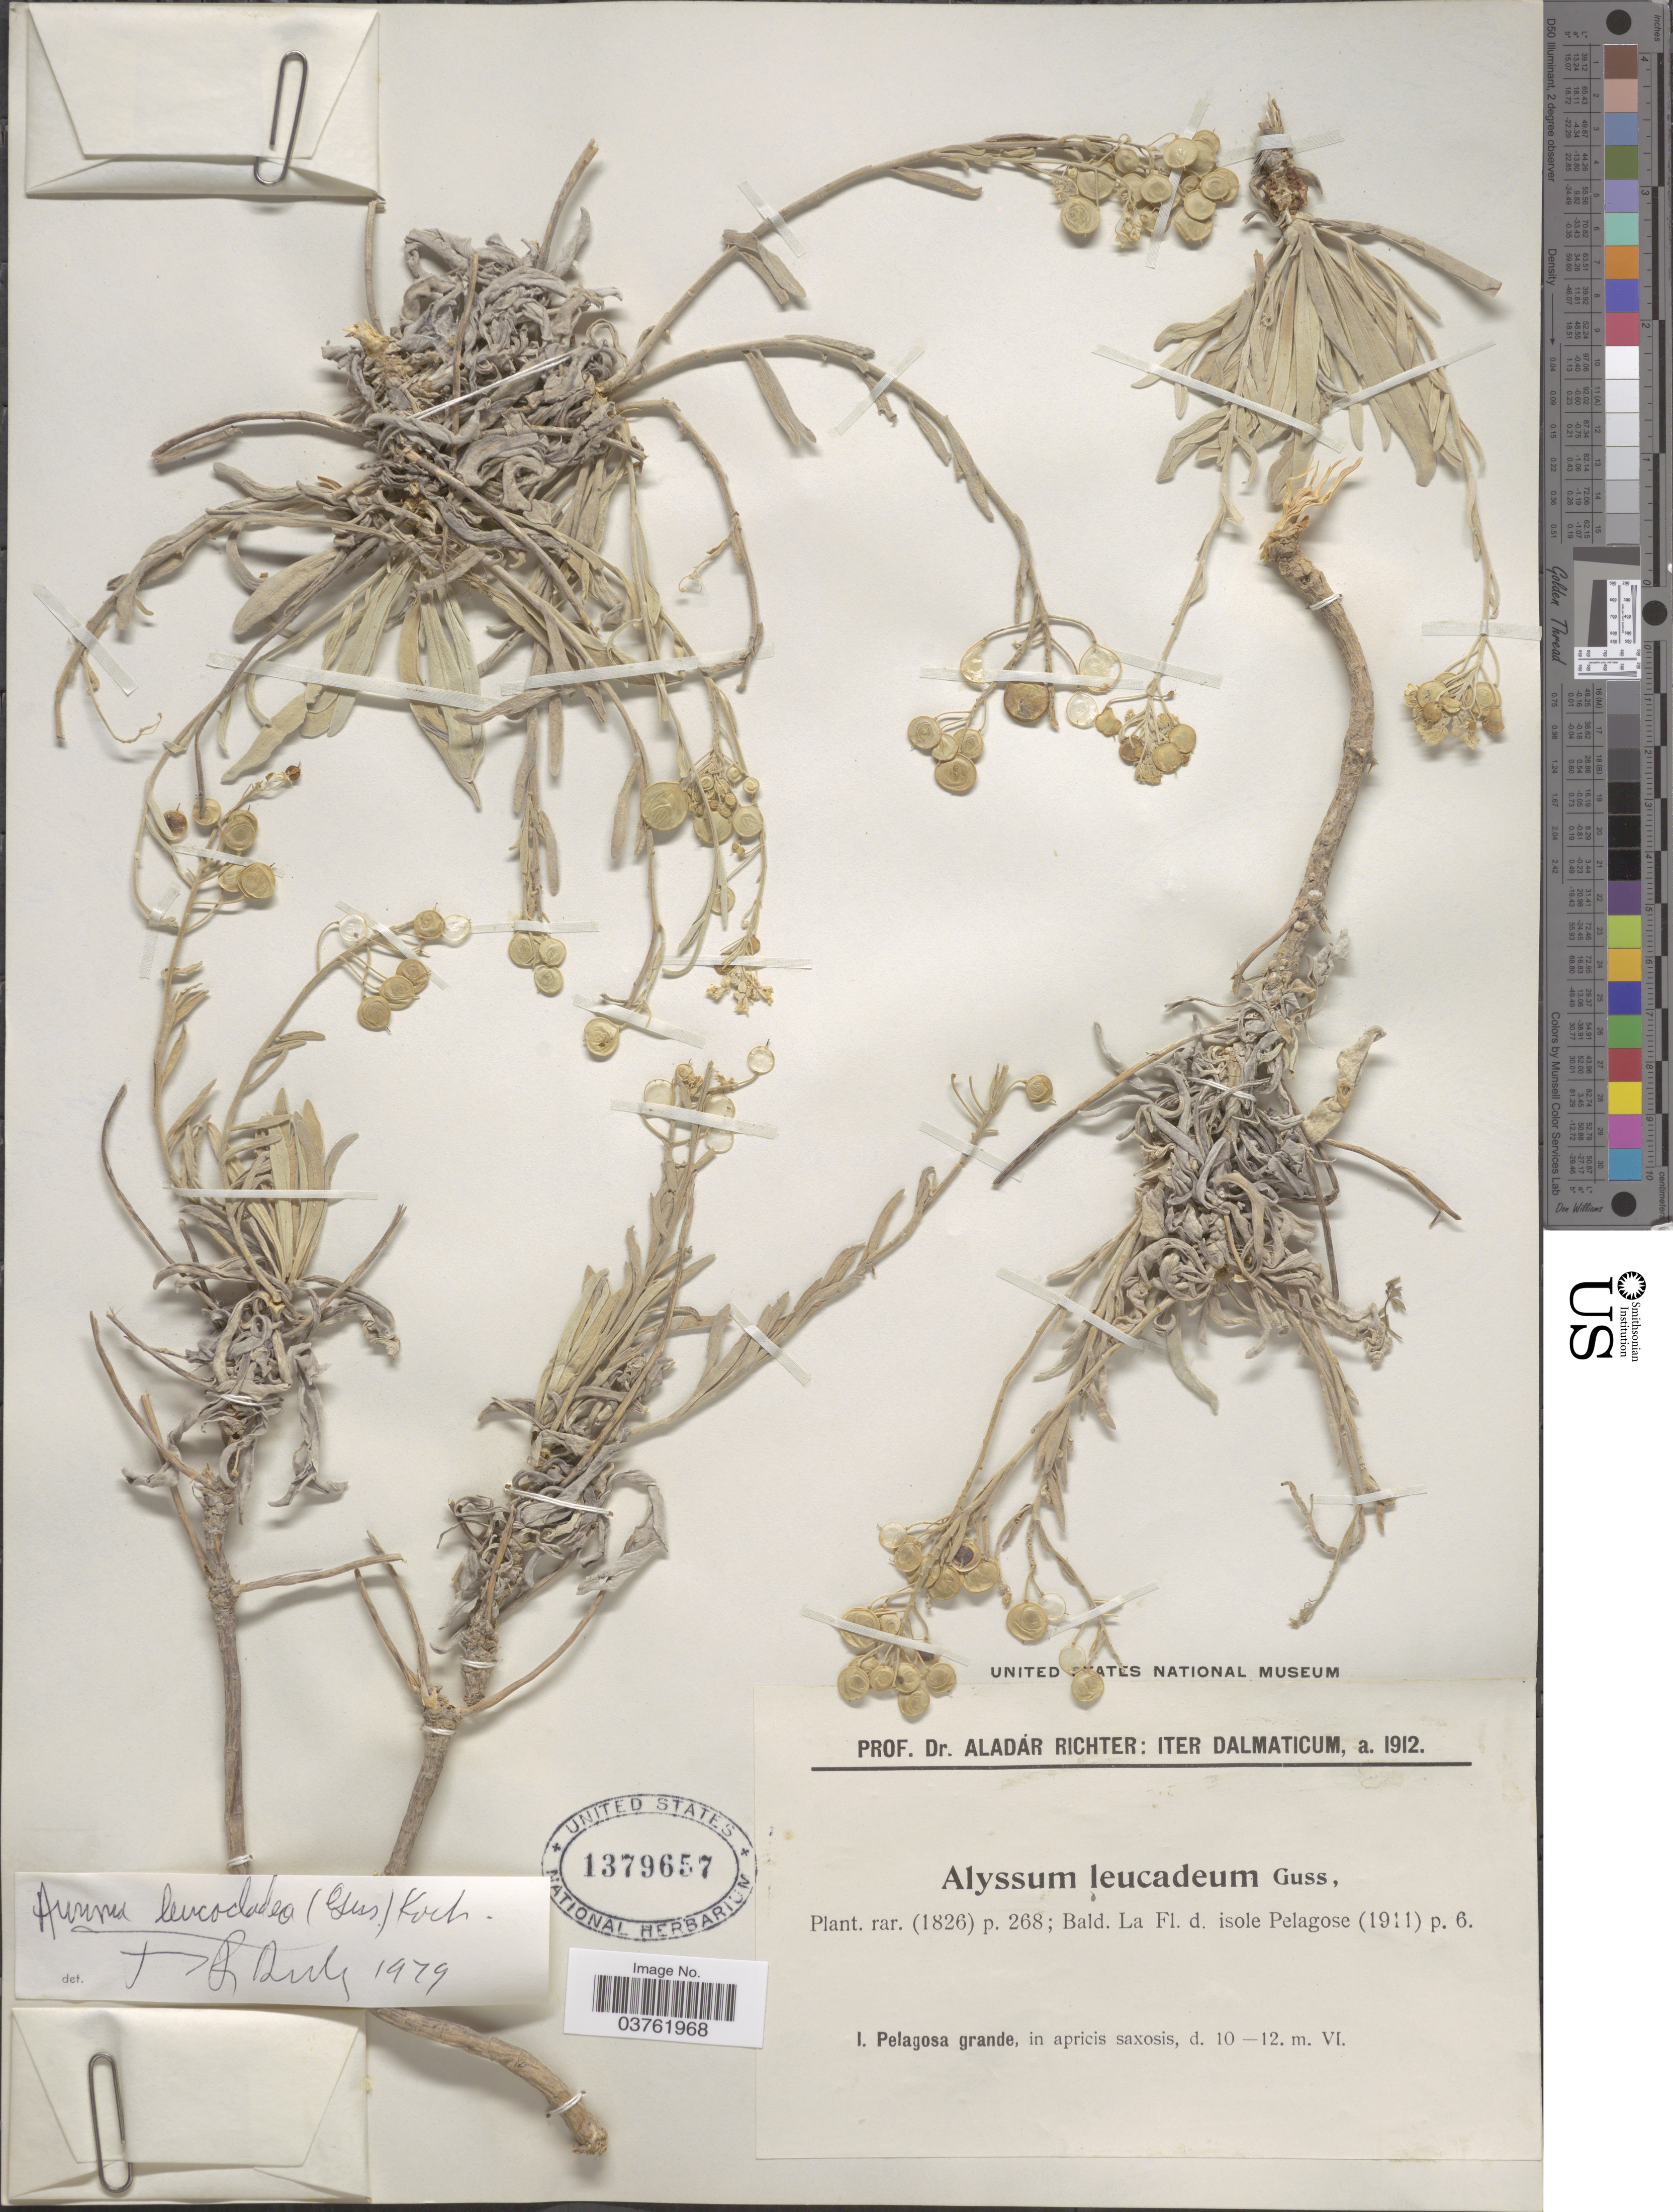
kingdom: Plantae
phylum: Tracheophyta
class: Magnoliopsida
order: Brassicales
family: Brassicaceae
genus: Alyssum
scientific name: Alyssum leucadeum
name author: Gussone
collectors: V. A. Richter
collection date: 1912-06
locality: Iter Dalmaticum. I. Pelagosa grande, in apricis saxosis.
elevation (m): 10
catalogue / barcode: US 1379657